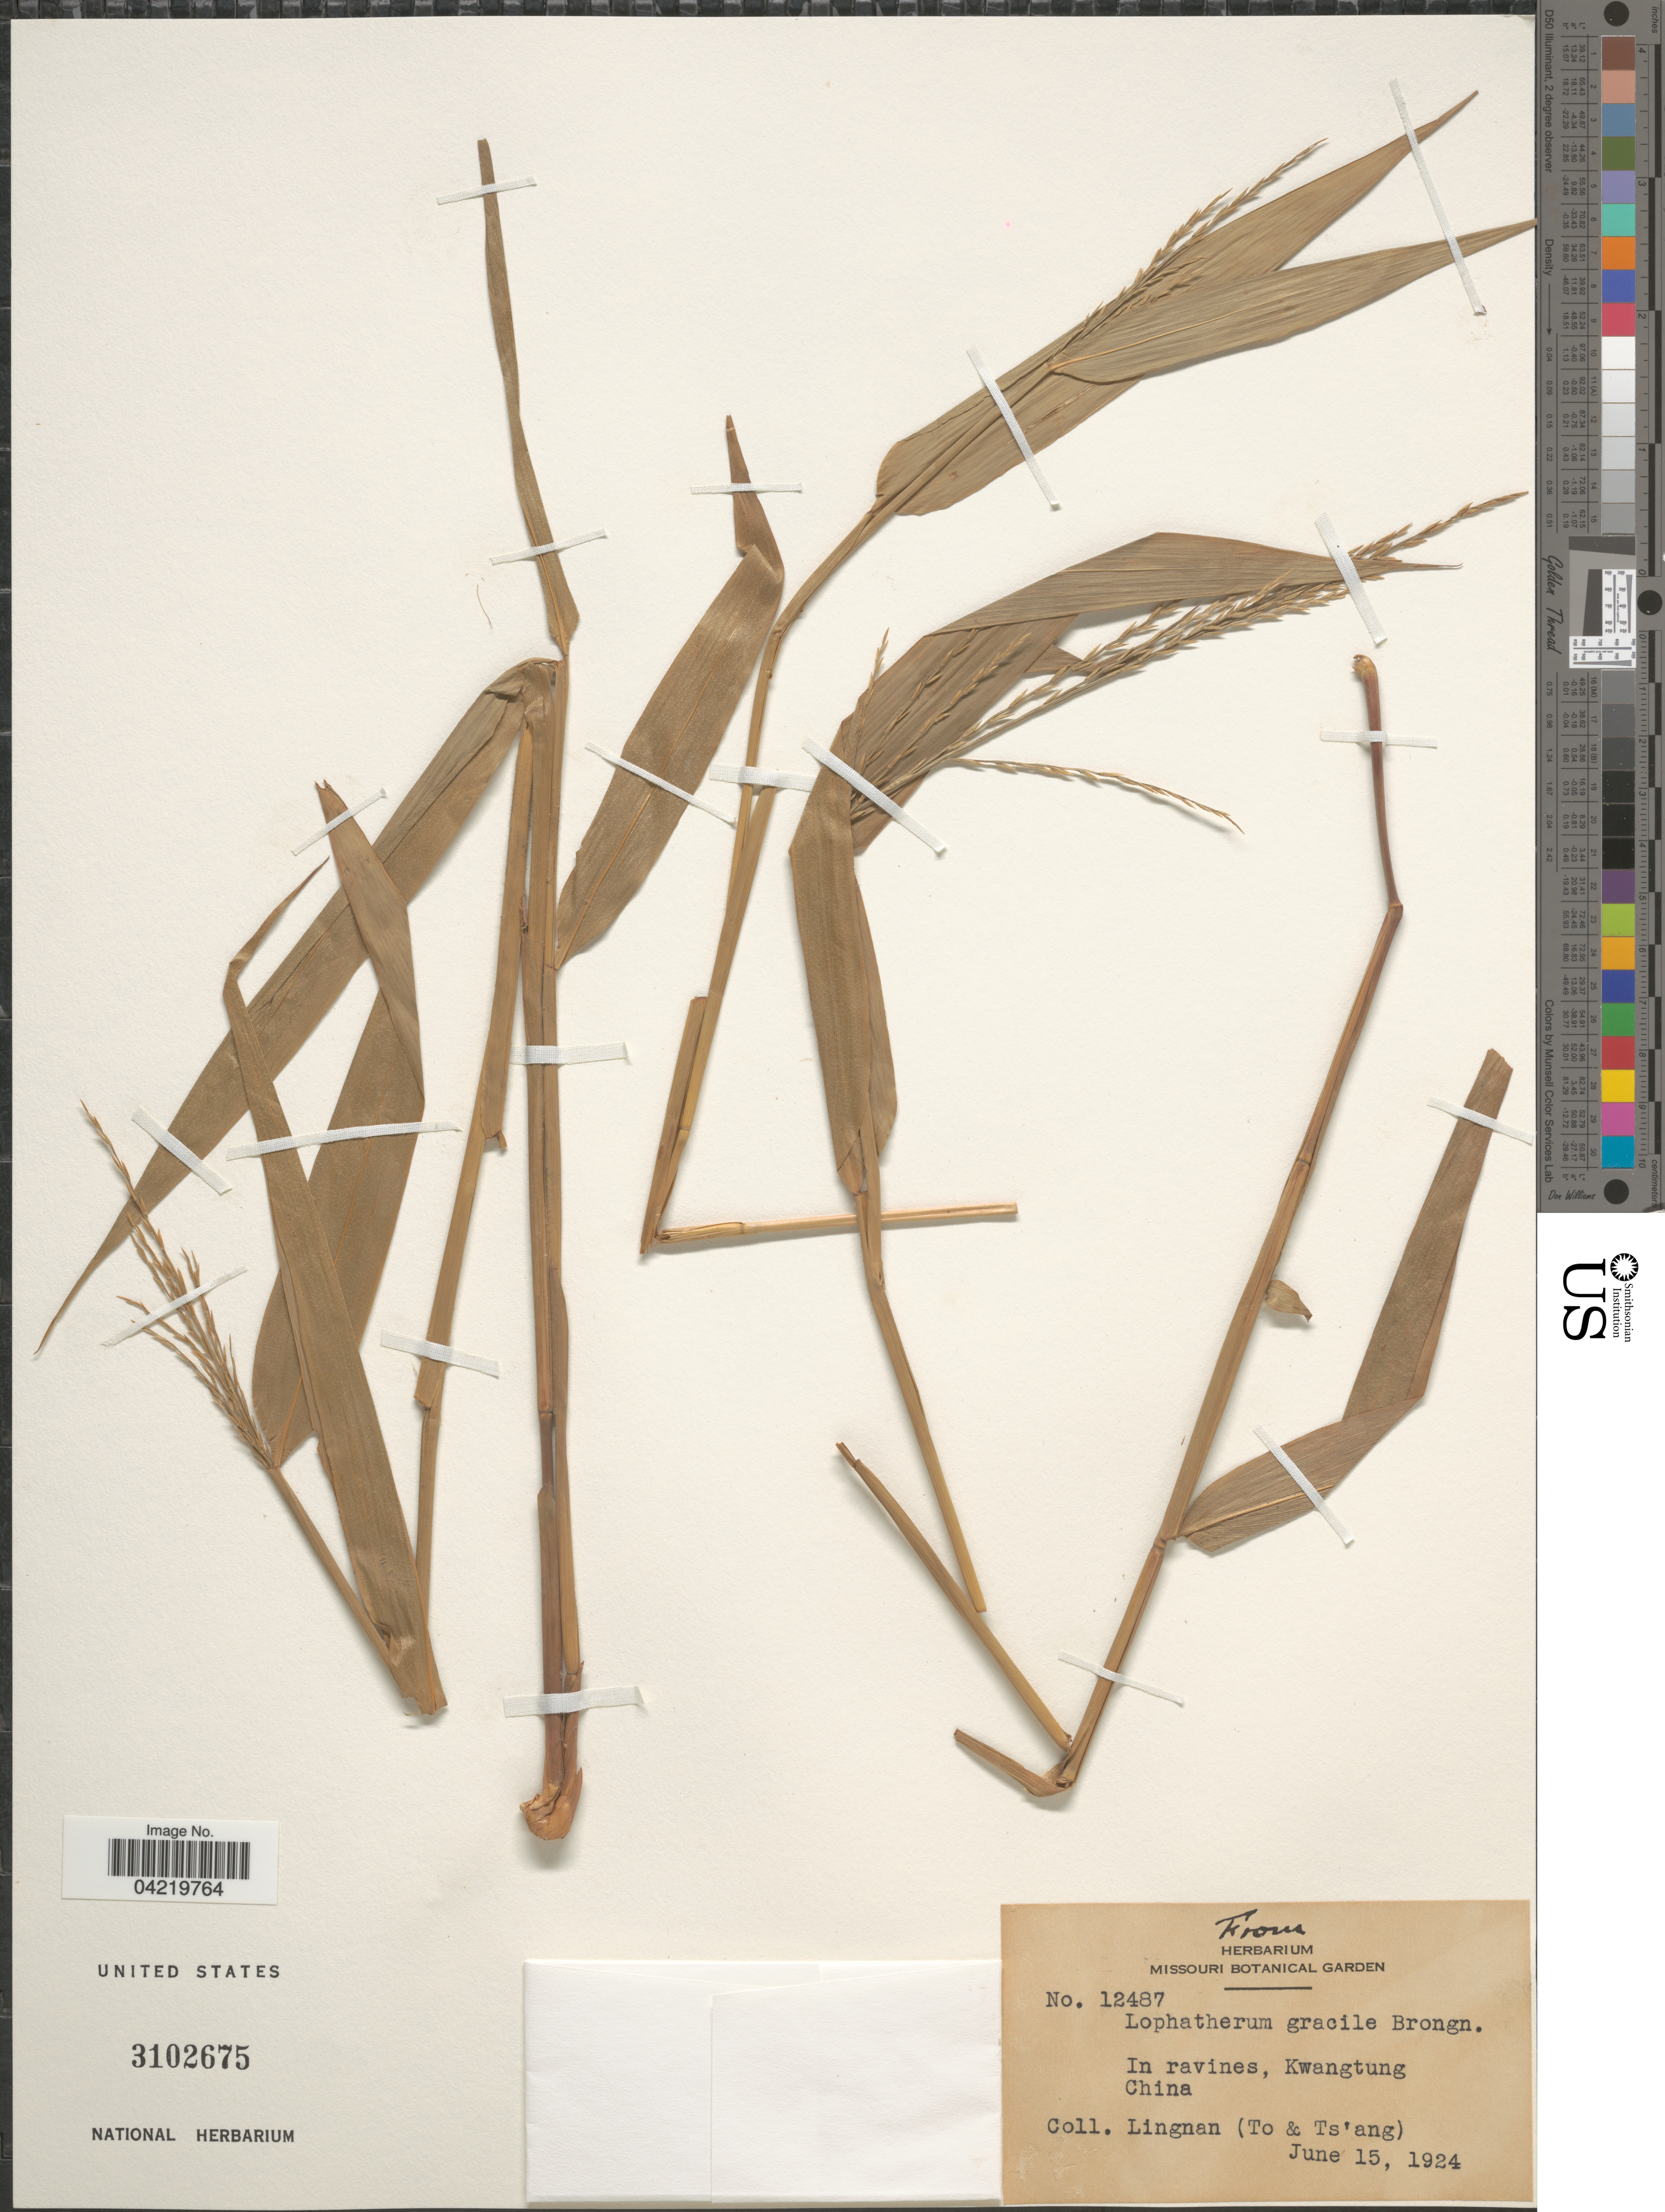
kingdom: Plantae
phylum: Tracheophyta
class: Liliopsida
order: Poales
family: Poaceae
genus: Lophatherum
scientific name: Lophatherum gracile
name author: Brongn.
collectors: Lingnan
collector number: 12487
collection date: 1924-06-15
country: China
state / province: Guangdong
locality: In ravines, Kwangtung.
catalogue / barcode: US 3102675